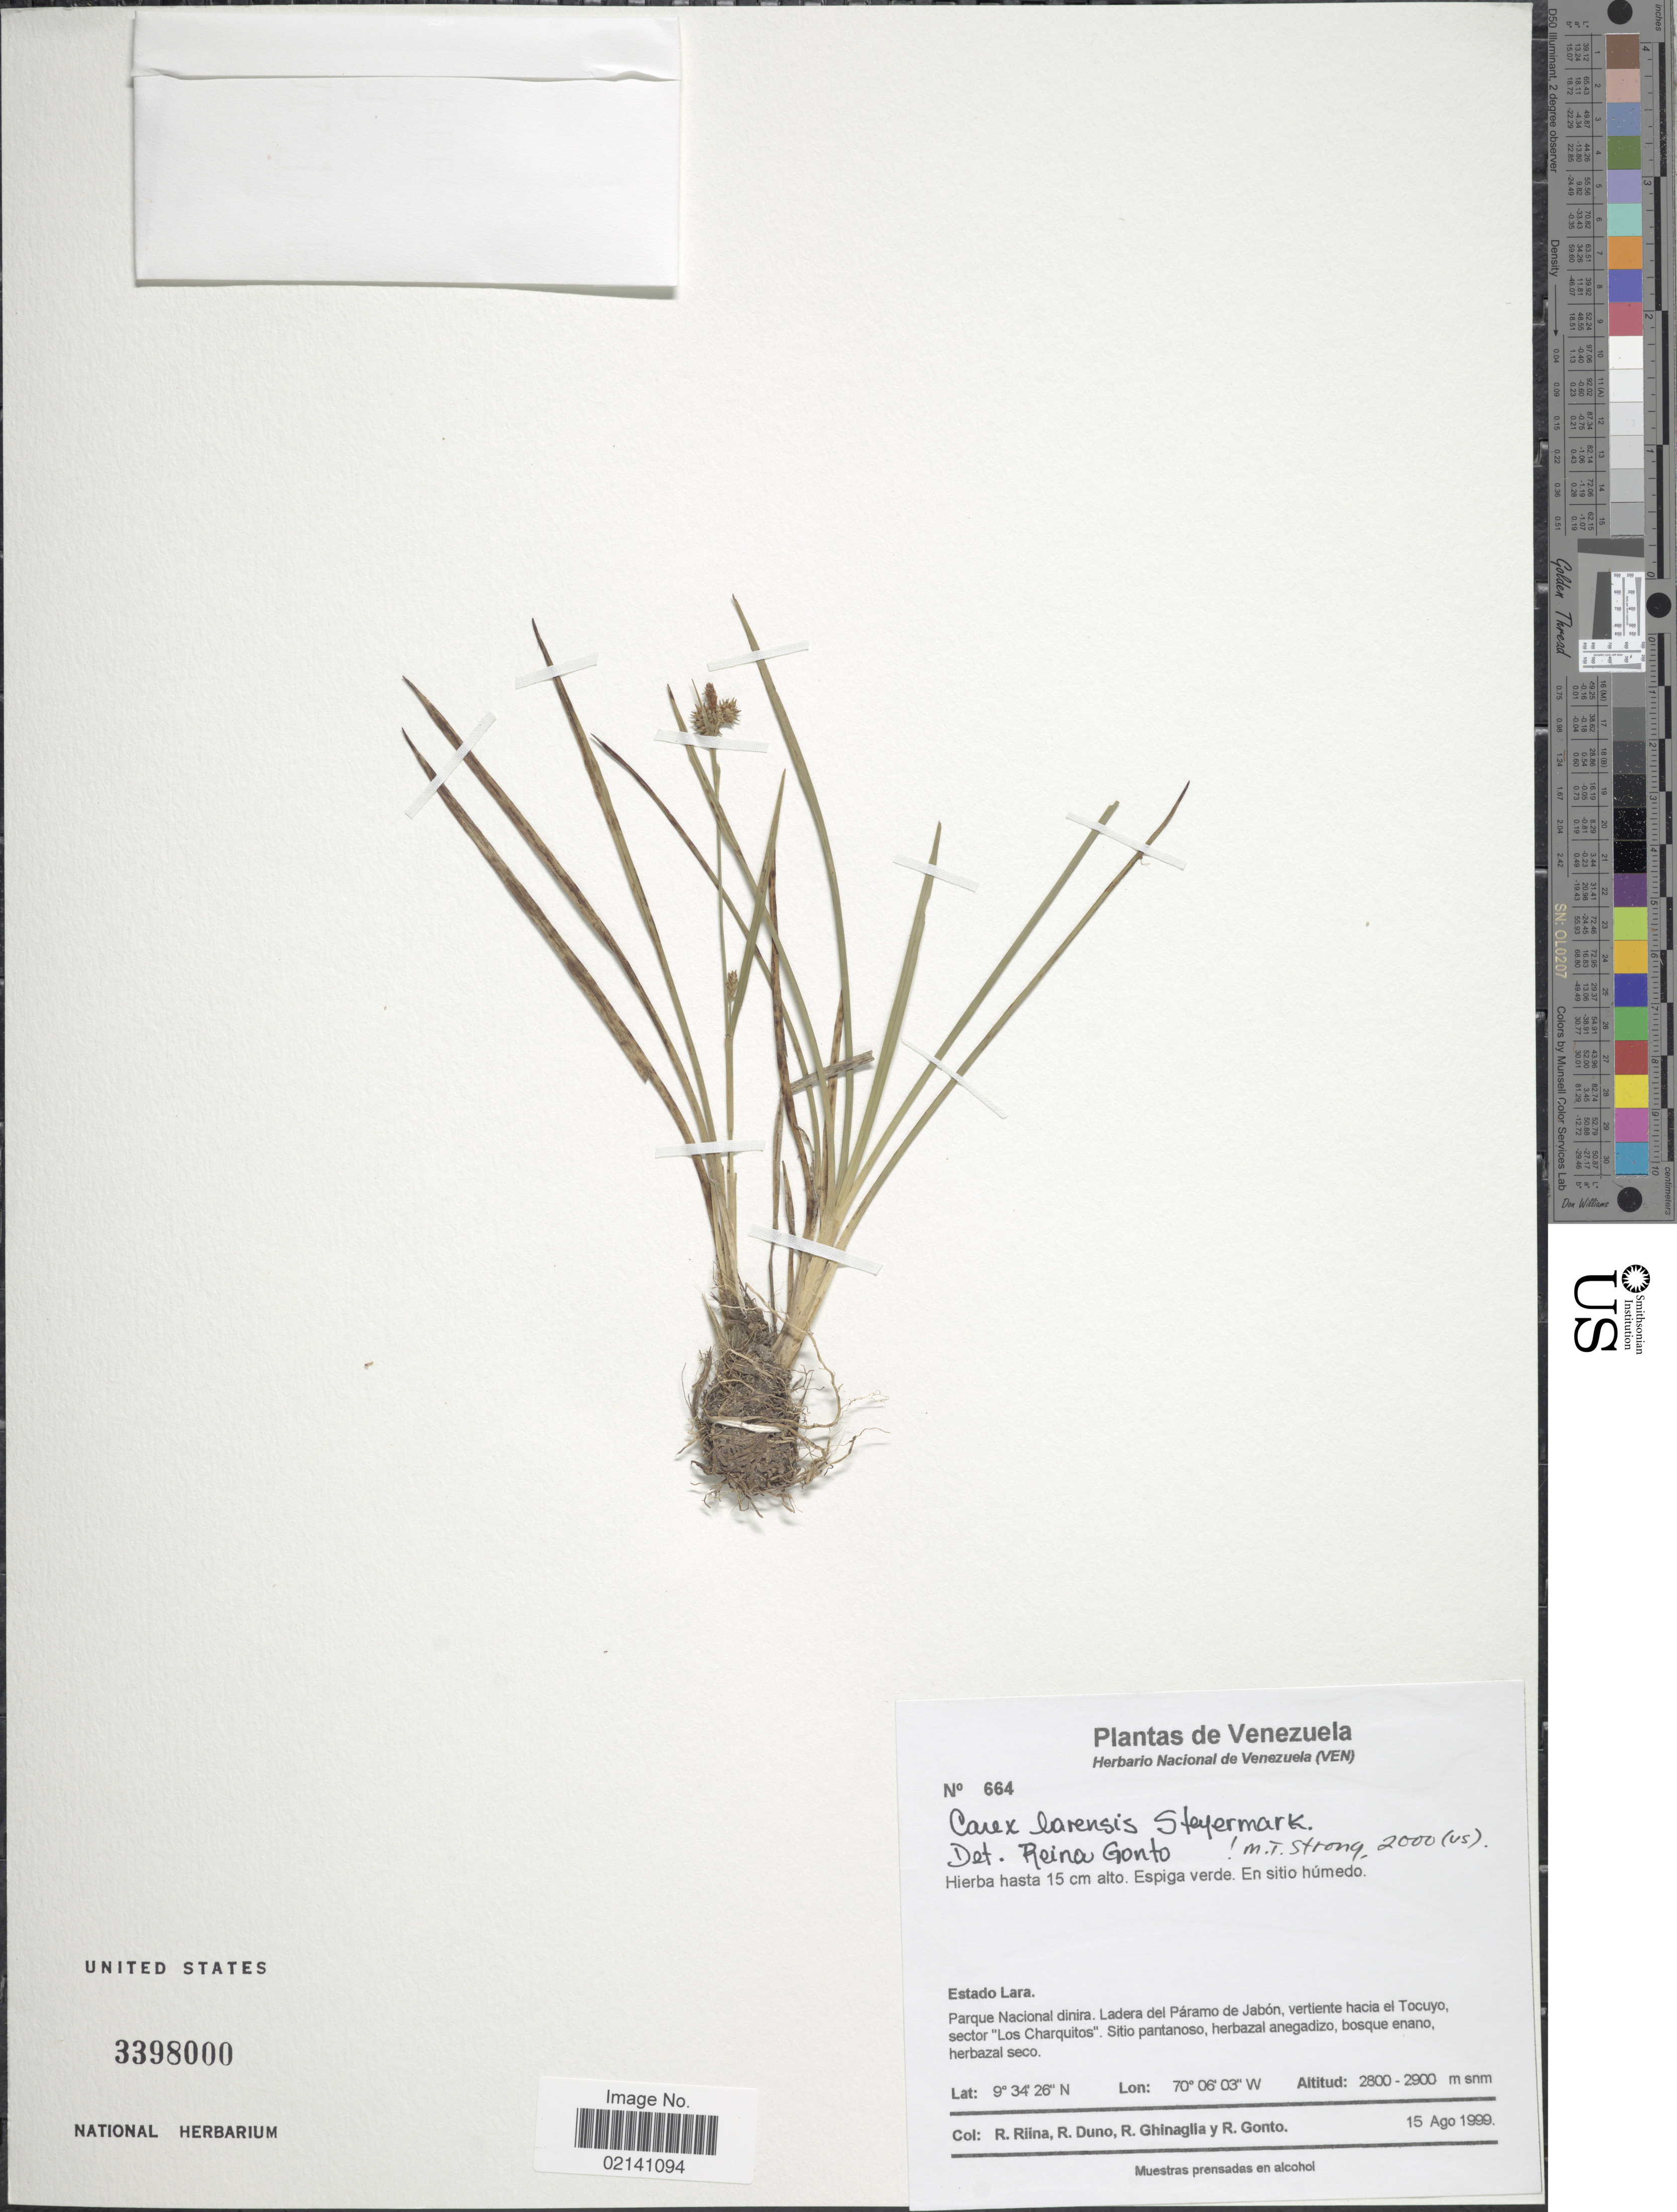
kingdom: Plantae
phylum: Tracheophyta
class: Liliopsida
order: Poales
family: Cyperaceae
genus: Carex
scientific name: Carex larensis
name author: Steyerm.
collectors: R. Riina, R. Duno de Stefano, R. Ghinaglia & R. Gonto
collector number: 664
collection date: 1999-08-15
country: Venezuela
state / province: Trujillo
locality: Estado Lara, Parque Nacional dinira, Ladera del Paramo de Jabon, vertiente hacia el Tocuyo, sector "Los Charquitos"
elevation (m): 2800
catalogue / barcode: US 3398000